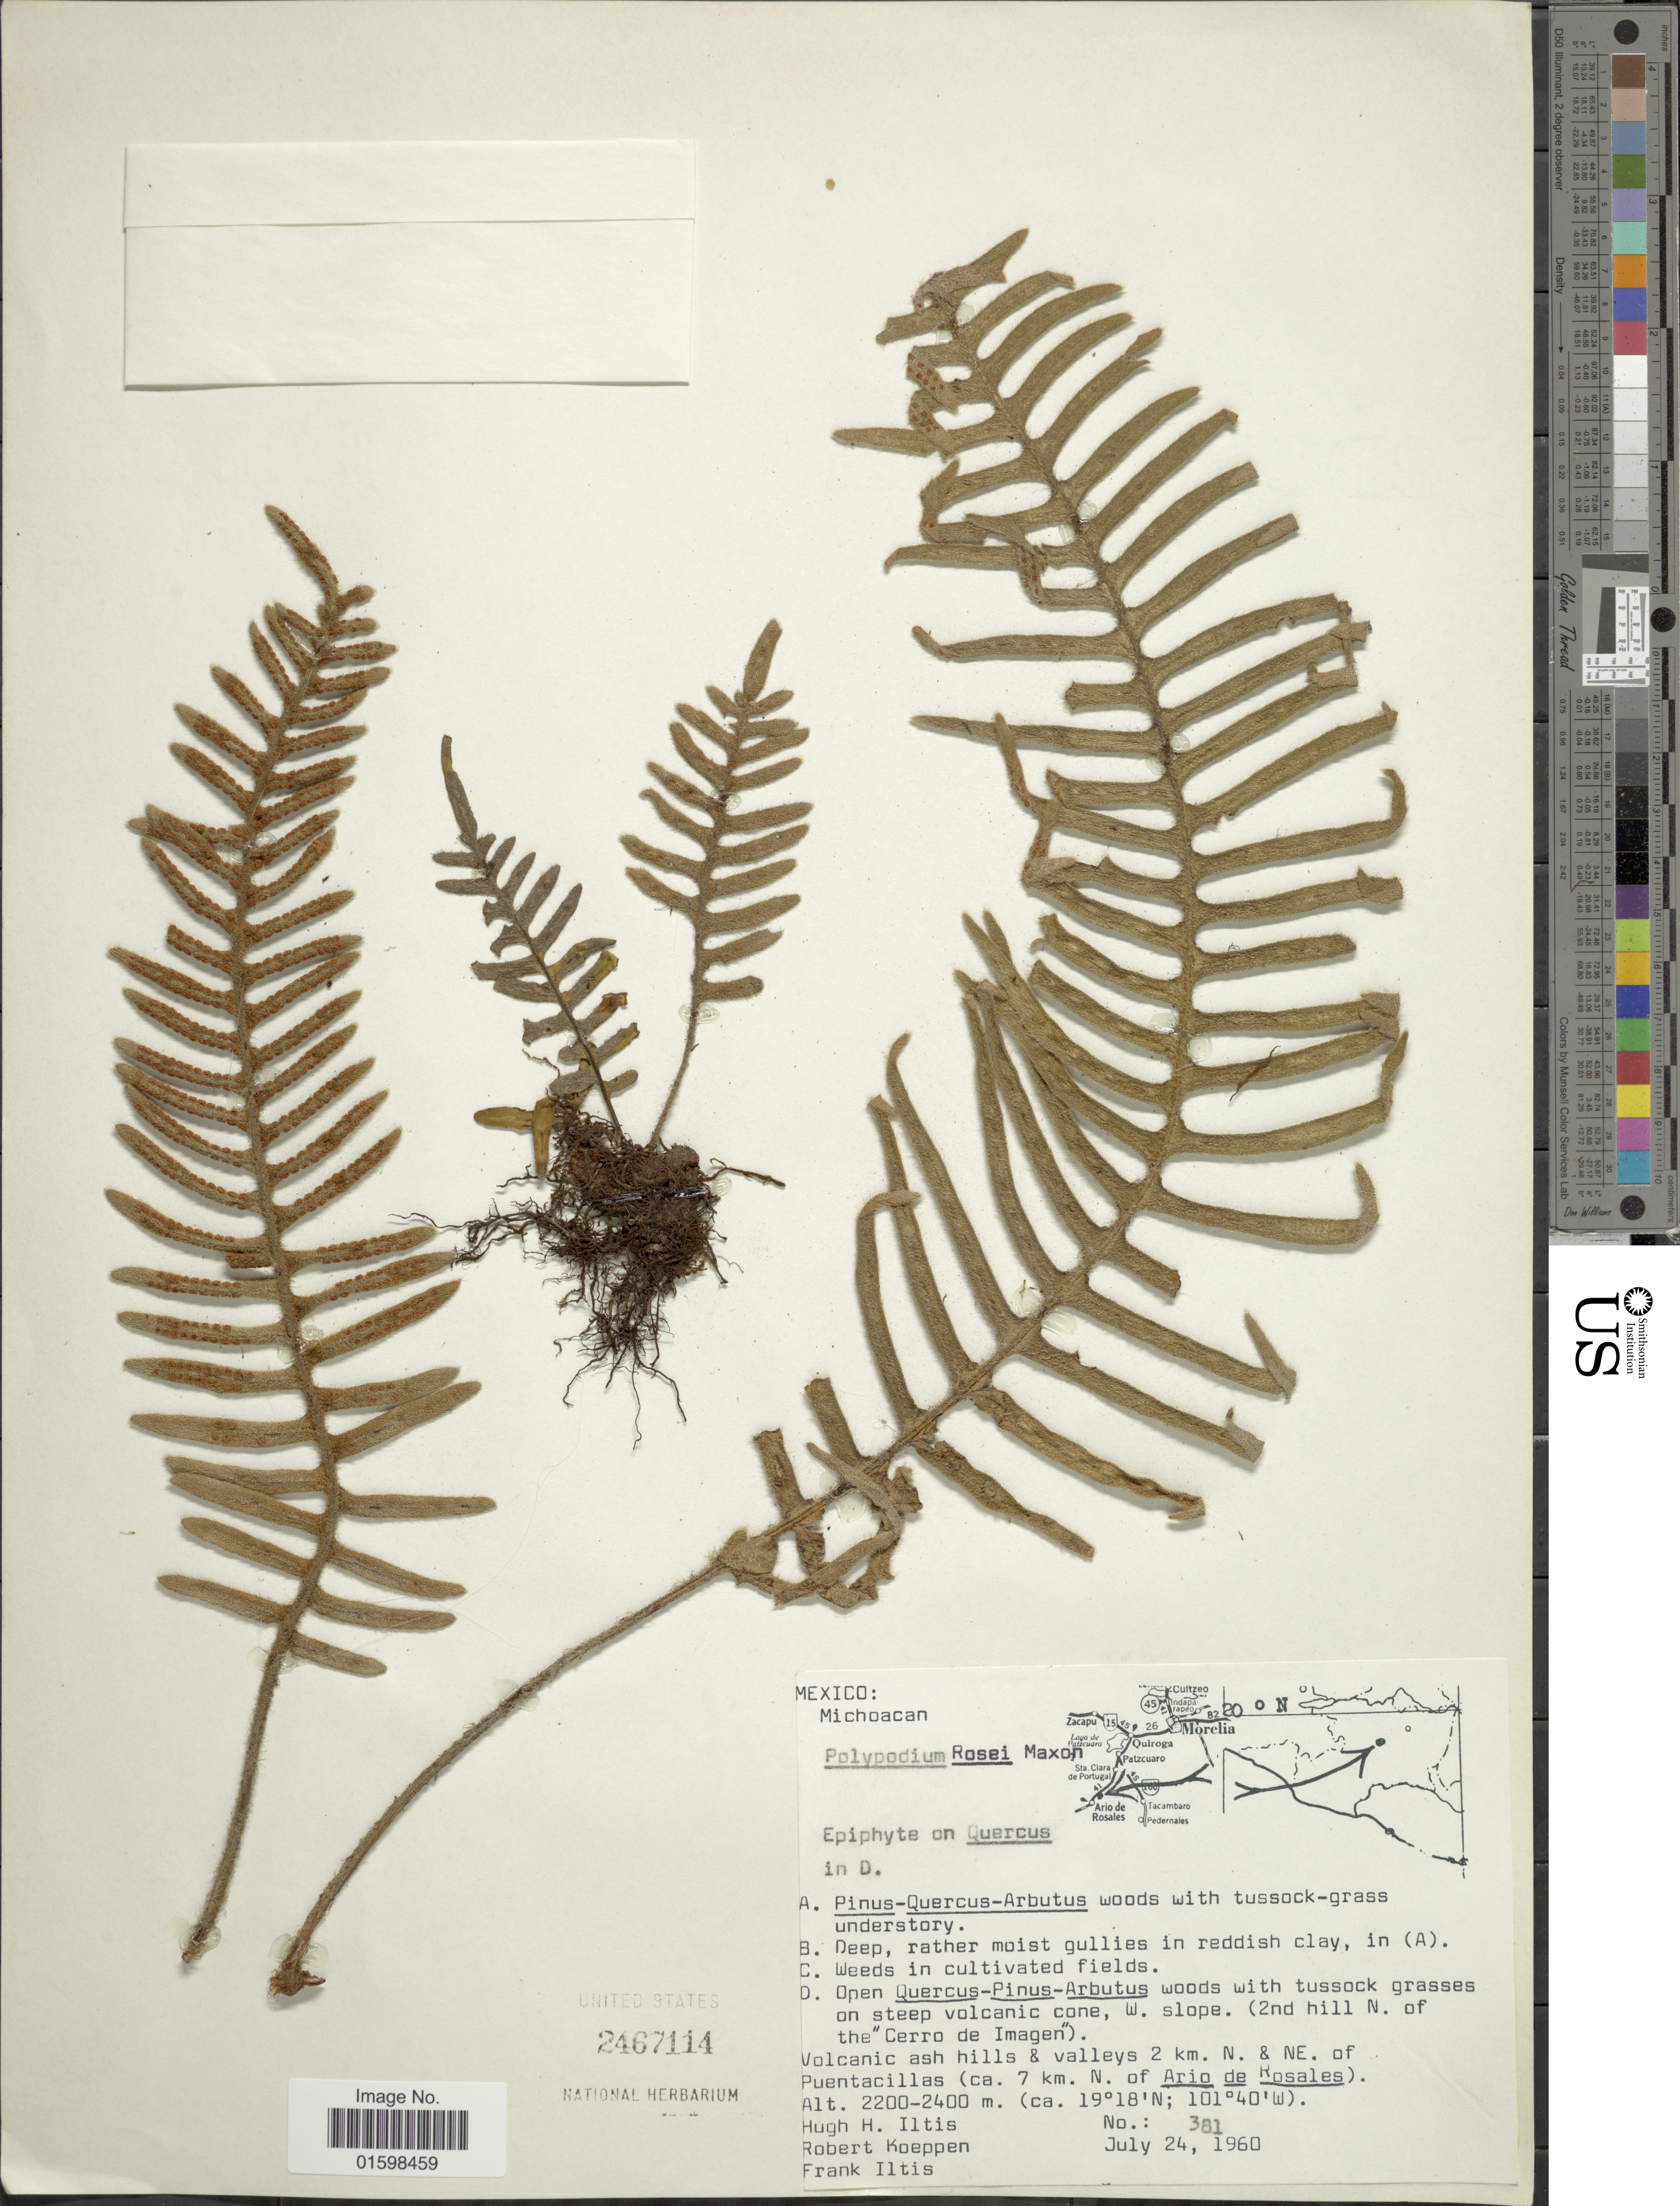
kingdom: Plantae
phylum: Tracheophyta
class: Polypodiopsida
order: Polypodiales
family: Polypodiaceae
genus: Pleopeltis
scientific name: Pleopeltis rosei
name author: (Maxon) A.R. Sm. & Tejero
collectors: H. H. Iltis, R. C. Koeppen & F. S. Iltis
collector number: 381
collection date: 1960-07-24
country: Mexico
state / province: Michoacán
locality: Volcanic ash hills & valleys 2 km N. & NE. of Puentacillas (7 km N. Of Ario de Rosales)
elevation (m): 2200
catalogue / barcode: US 2467114